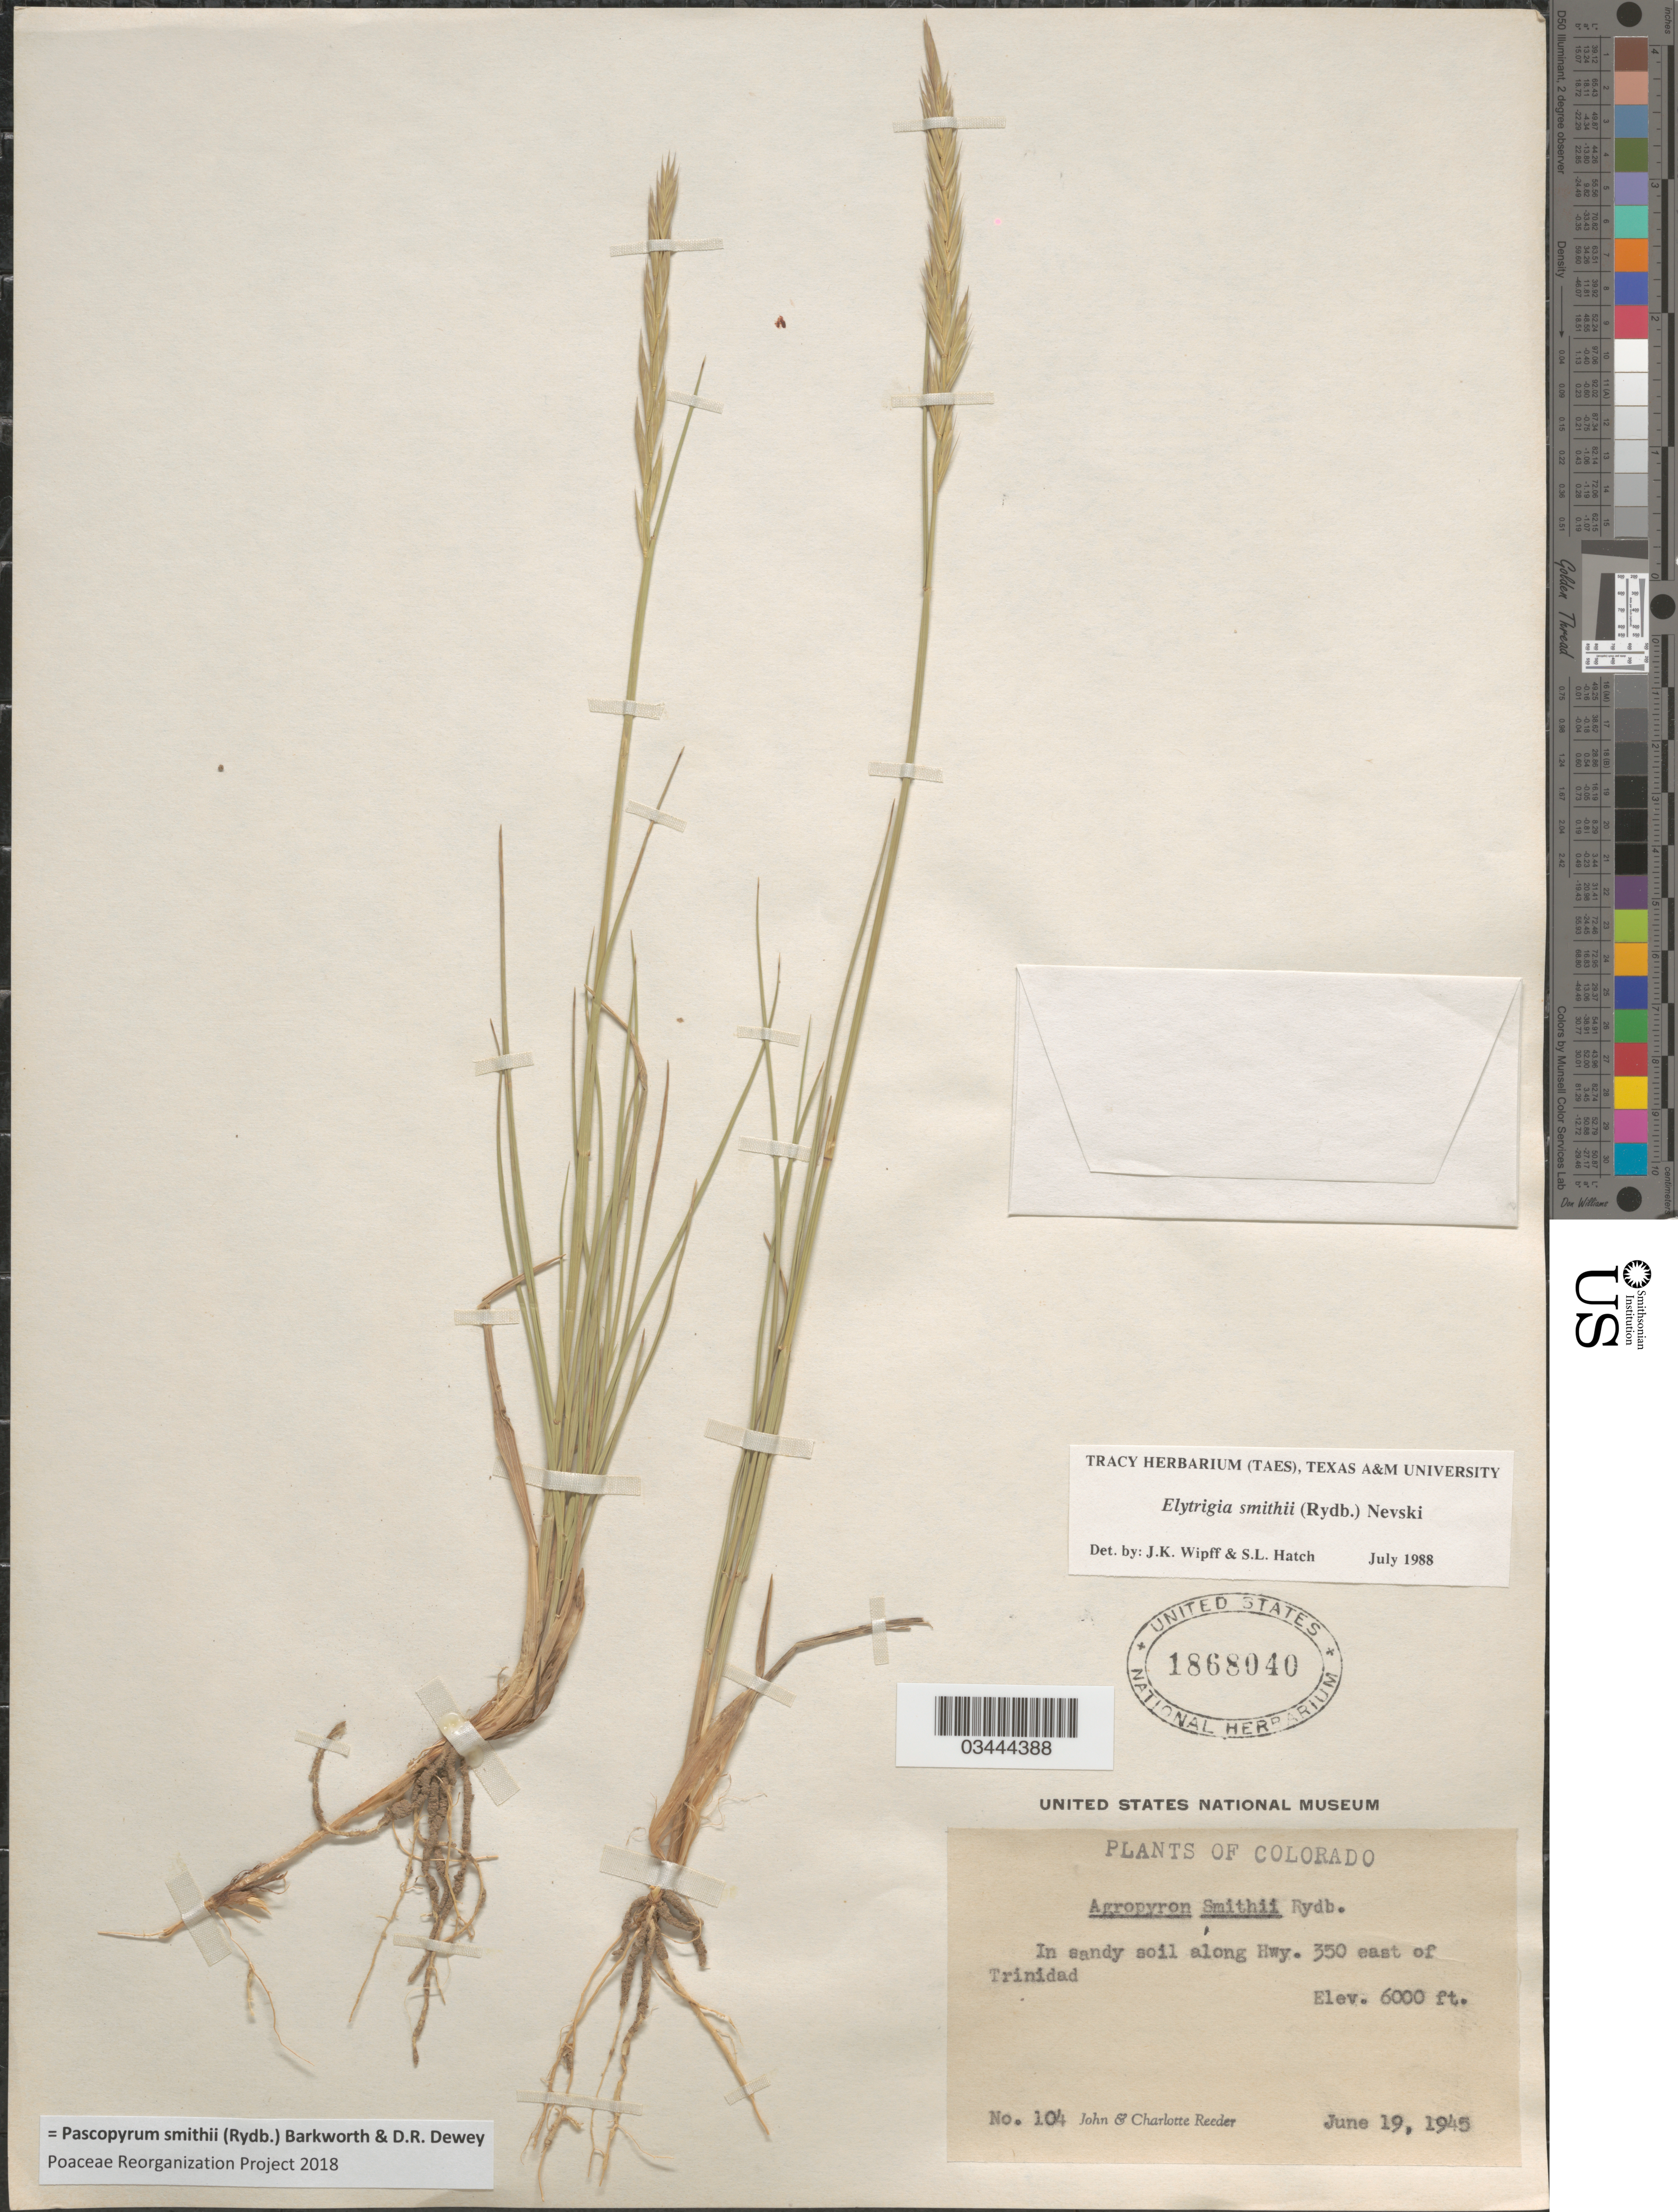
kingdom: Plantae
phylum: Tracheophyta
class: Liliopsida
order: Poales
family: Poaceae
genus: Pascopyrum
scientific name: Pascopyrum smithii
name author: (Rydb.) Barkworth & Dewey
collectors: J. R. Reeder & C. G. Reeder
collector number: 104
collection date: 1945-06-19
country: United States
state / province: Colorado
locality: In sandy soil along Hwy. 350 east of Trinidad.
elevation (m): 1829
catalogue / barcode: US 1868040